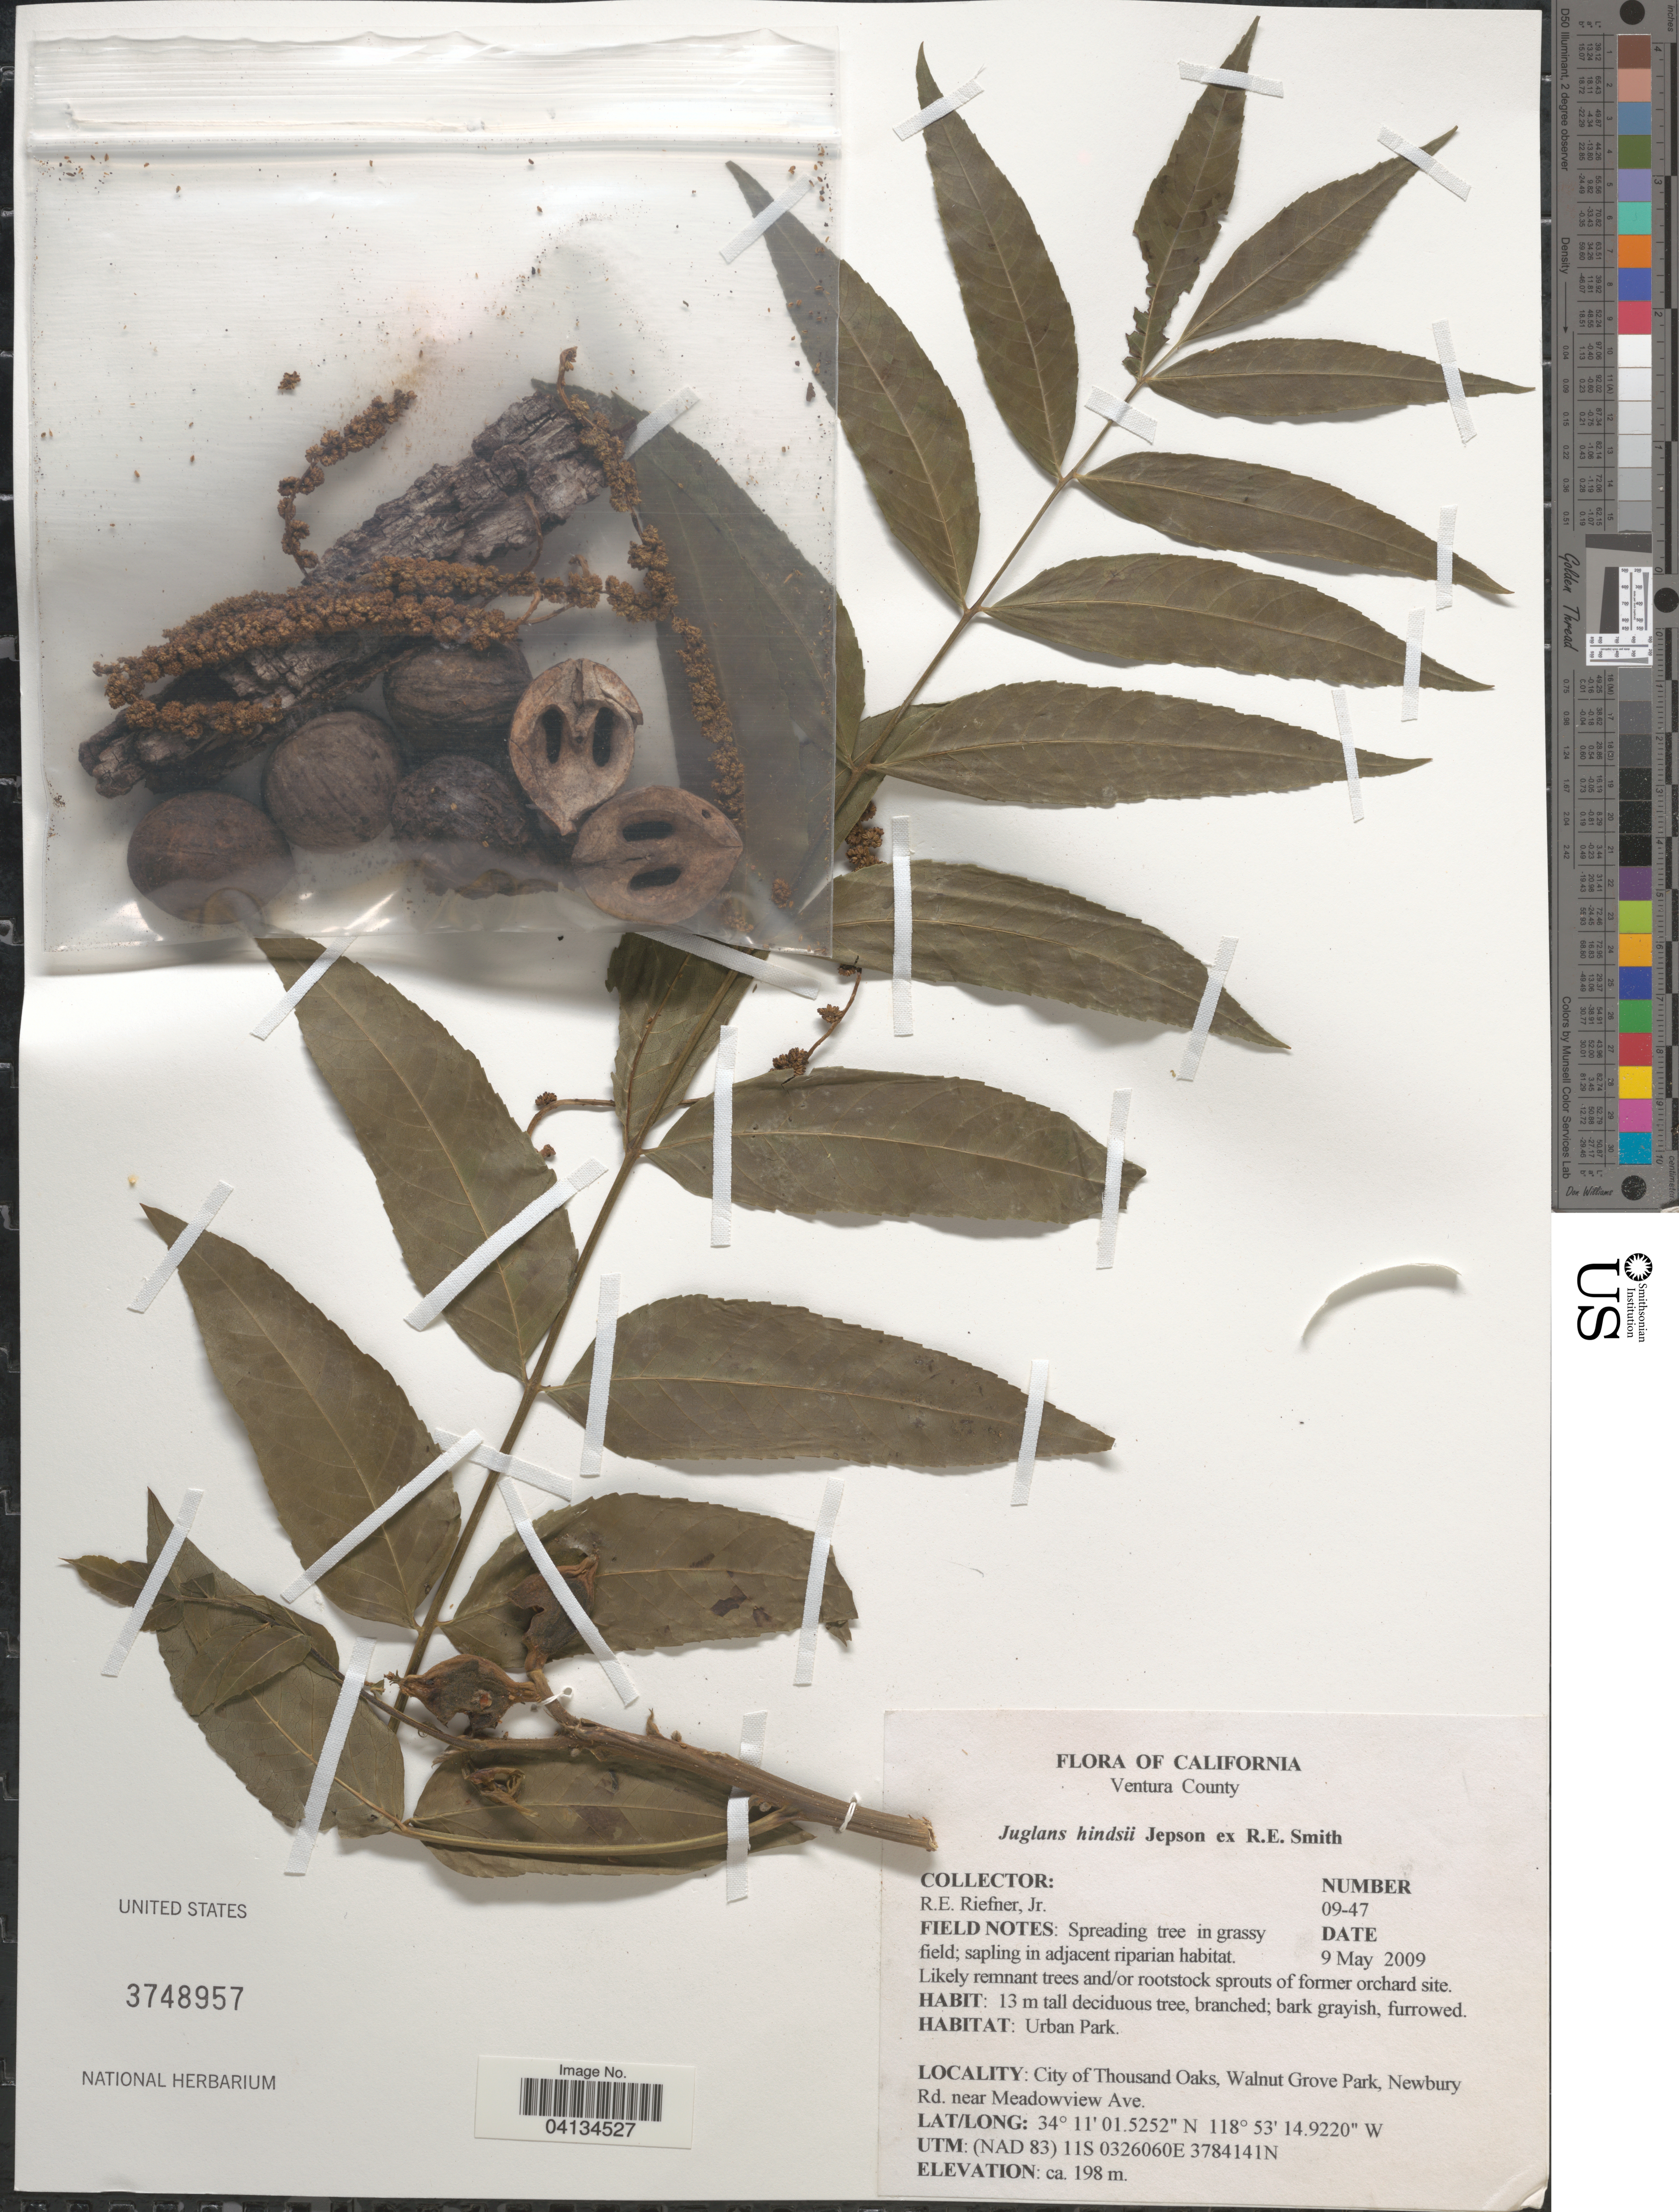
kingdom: Plantae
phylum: Tracheophyta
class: Magnoliopsida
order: Fagales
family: Juglandaceae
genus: Juglans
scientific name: Juglans hindsii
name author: (Jeps.) Jeps. ex R.E. Sm.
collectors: R. Riefner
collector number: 09-47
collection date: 2009-05-09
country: United States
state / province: California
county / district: Ventura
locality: Ventura County. Urban Park. City of Thousand Oaks, Walnut Grove Park, Newbury Rd. near Meadowview Ave. UTM: (NAD 83) 11S 0326060E 37484141N.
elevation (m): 198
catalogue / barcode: US 3748957